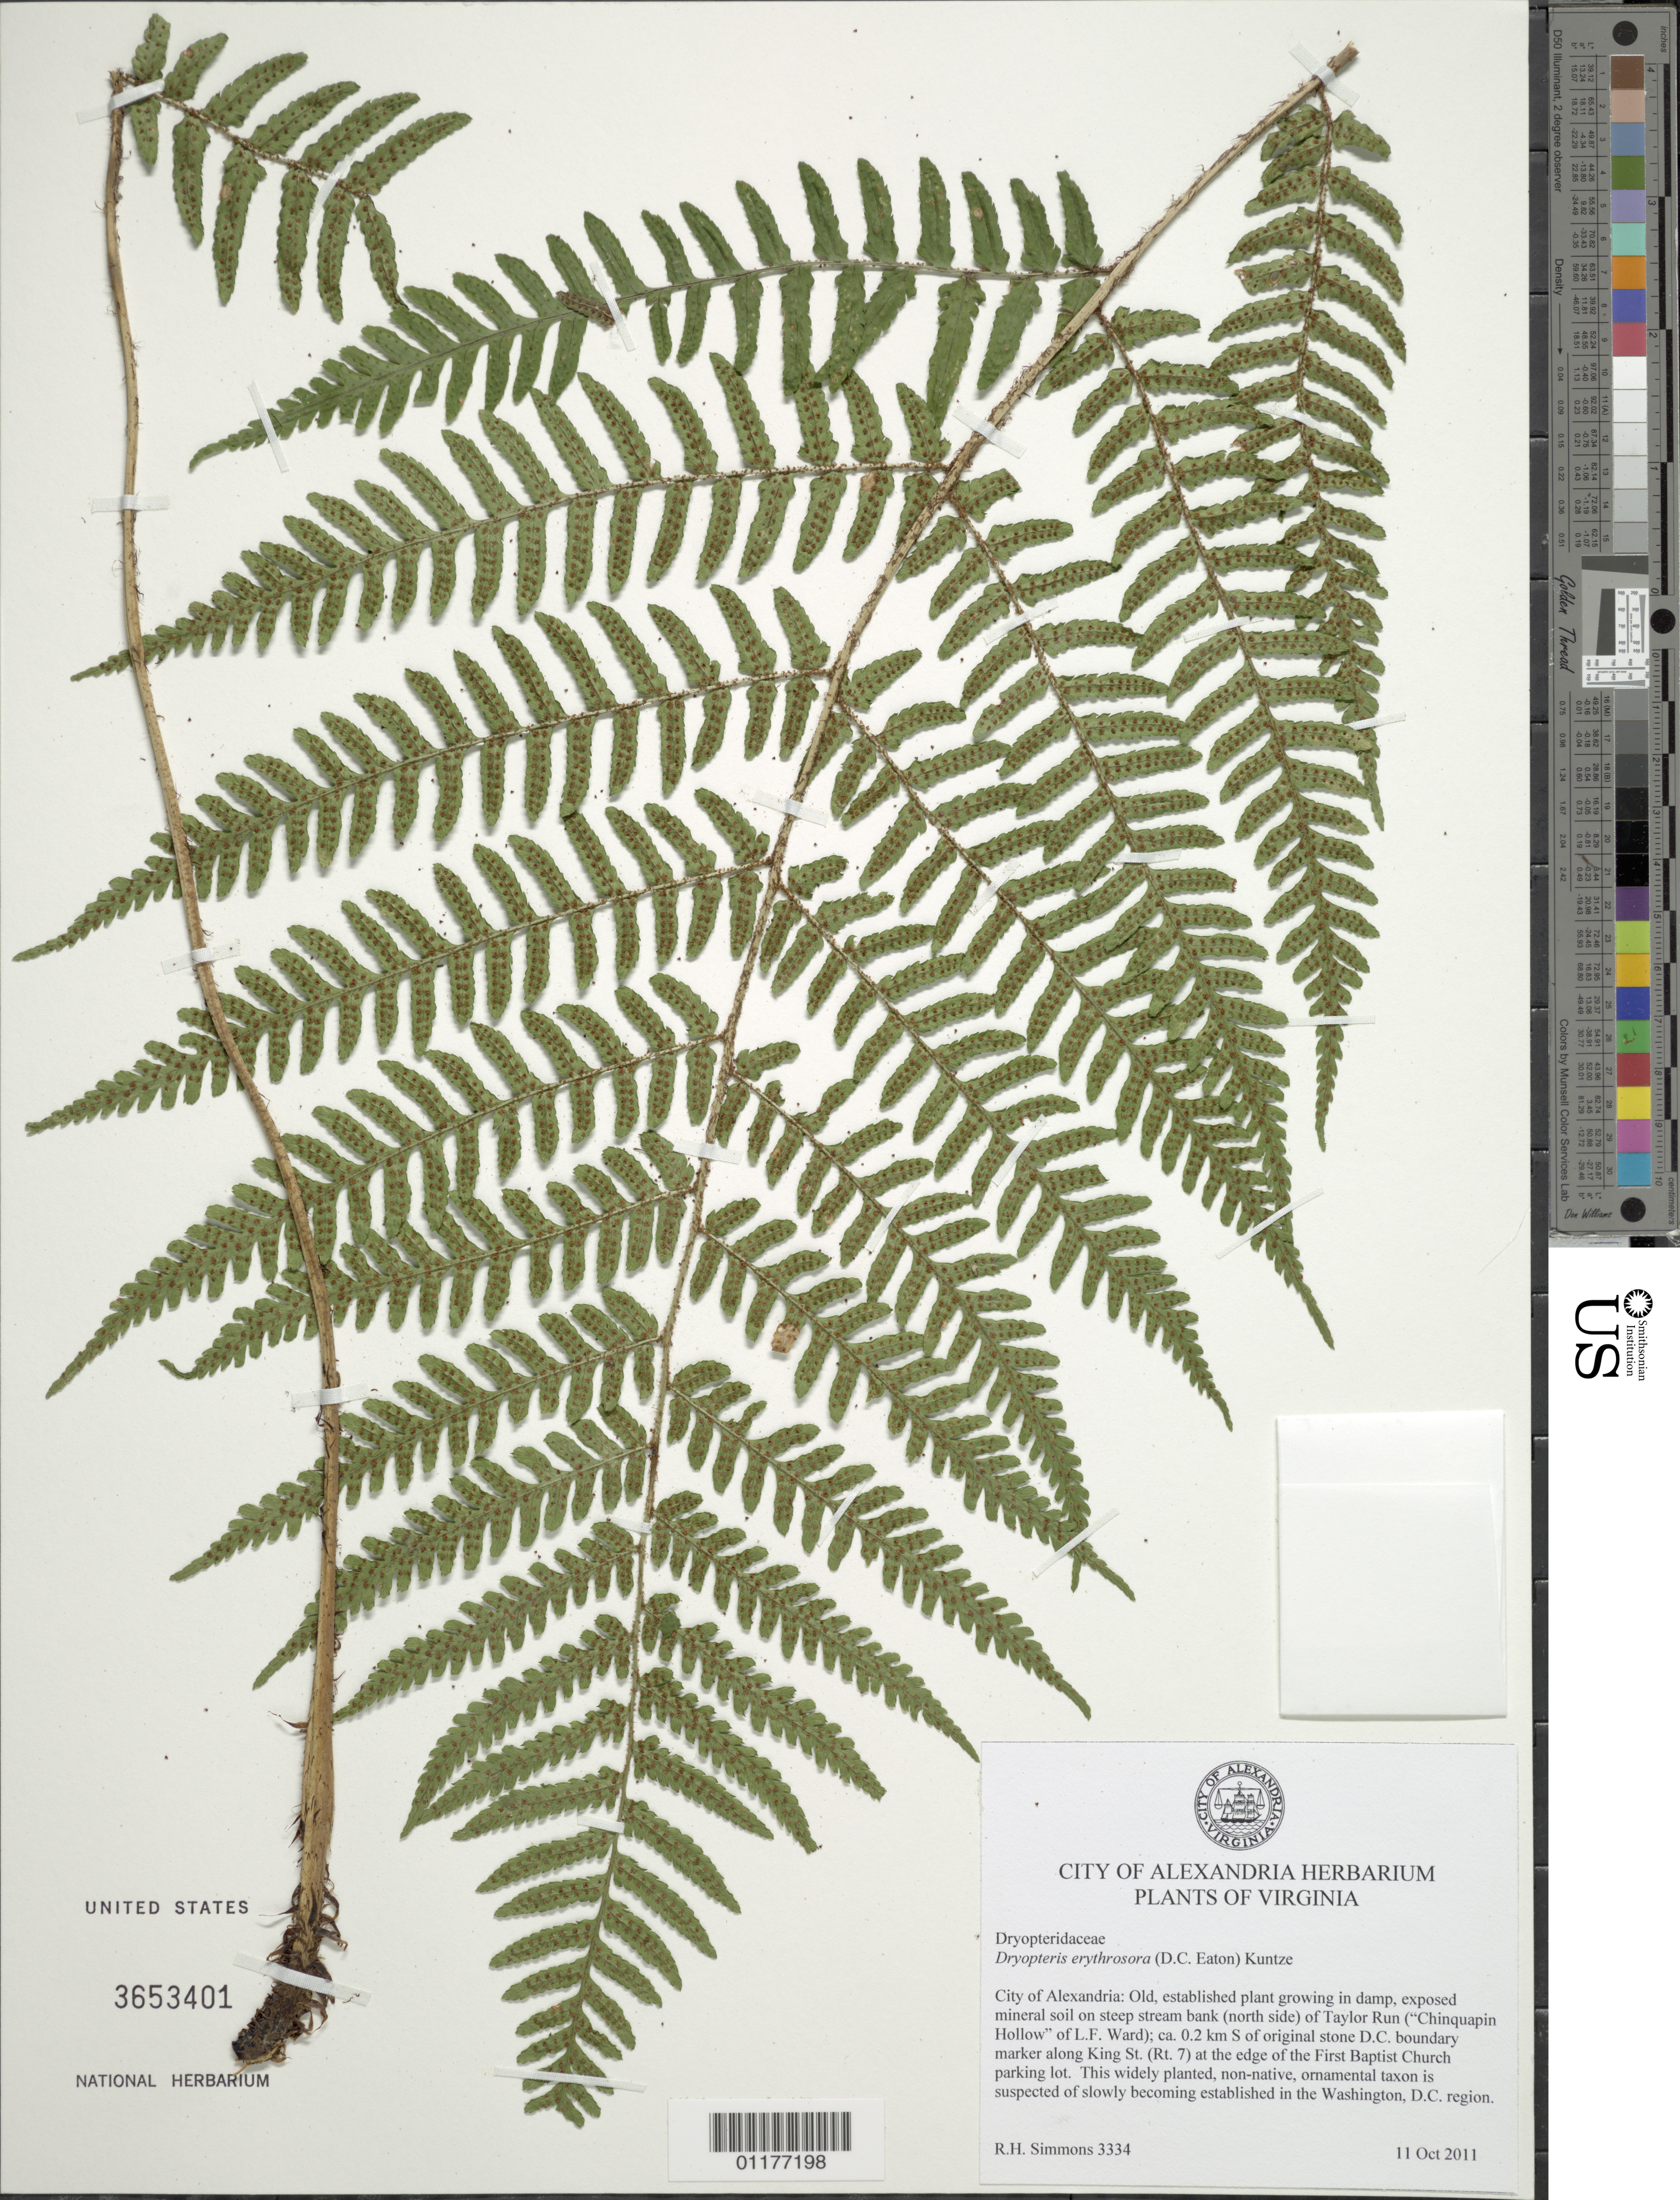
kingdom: Plantae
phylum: Tracheophyta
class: Polypodiopsida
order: Polypodiales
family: Dryopteridaceae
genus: Dryopteris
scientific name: Dryopteris erythrosora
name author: (D.C. Eaton) Kuntze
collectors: R. H. Simmons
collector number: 3334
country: United States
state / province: Virginia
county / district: City of Alexandria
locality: Alexandria, N side of Taylor Run (Chinquapin Hollow of L.F. Ward), S of original stone DC boundary marker along King St, (Rt. 7) at the edge of the First Baptist Church parking lot.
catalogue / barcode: US 3653401